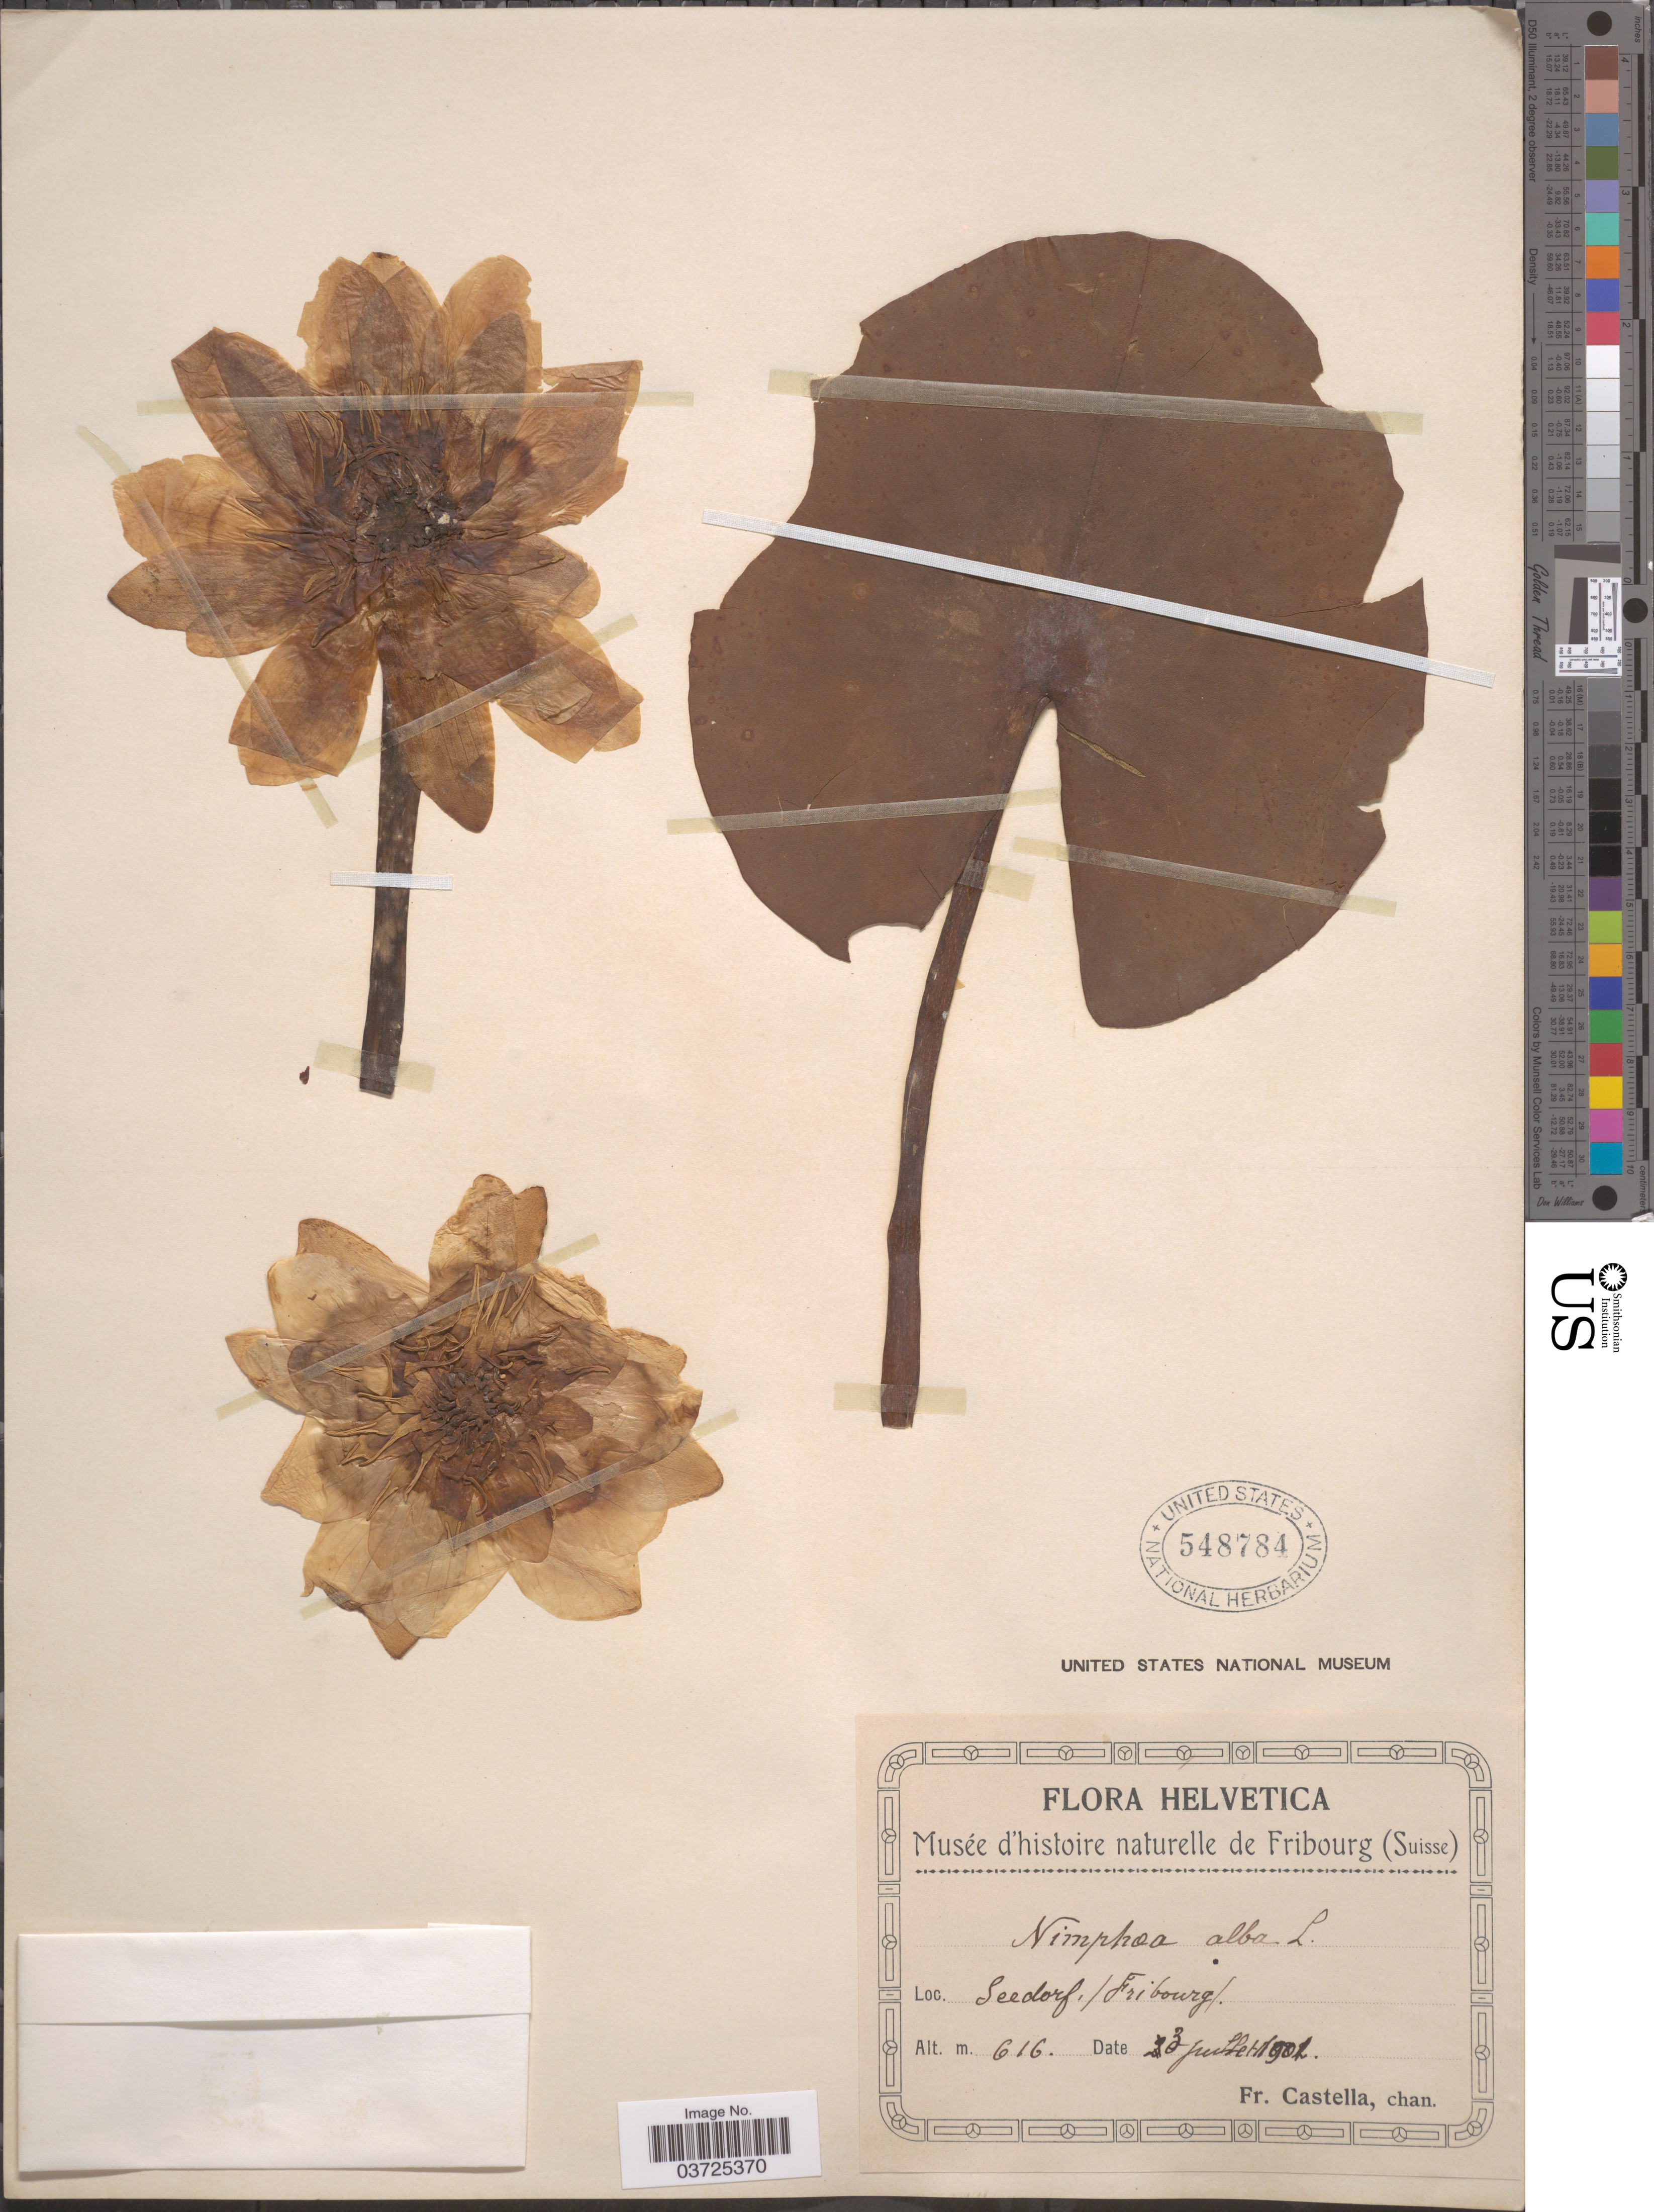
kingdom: Plantae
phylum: Tracheophyta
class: Magnoliopsida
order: Nymphaeales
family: Nymphaeaceae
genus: Nymphaea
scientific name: Nymphaea alba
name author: L.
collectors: Fr. Castella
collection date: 1901-07-23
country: Switzerland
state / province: Fribourg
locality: Helvetica. Seedorf.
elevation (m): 616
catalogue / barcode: US 548784